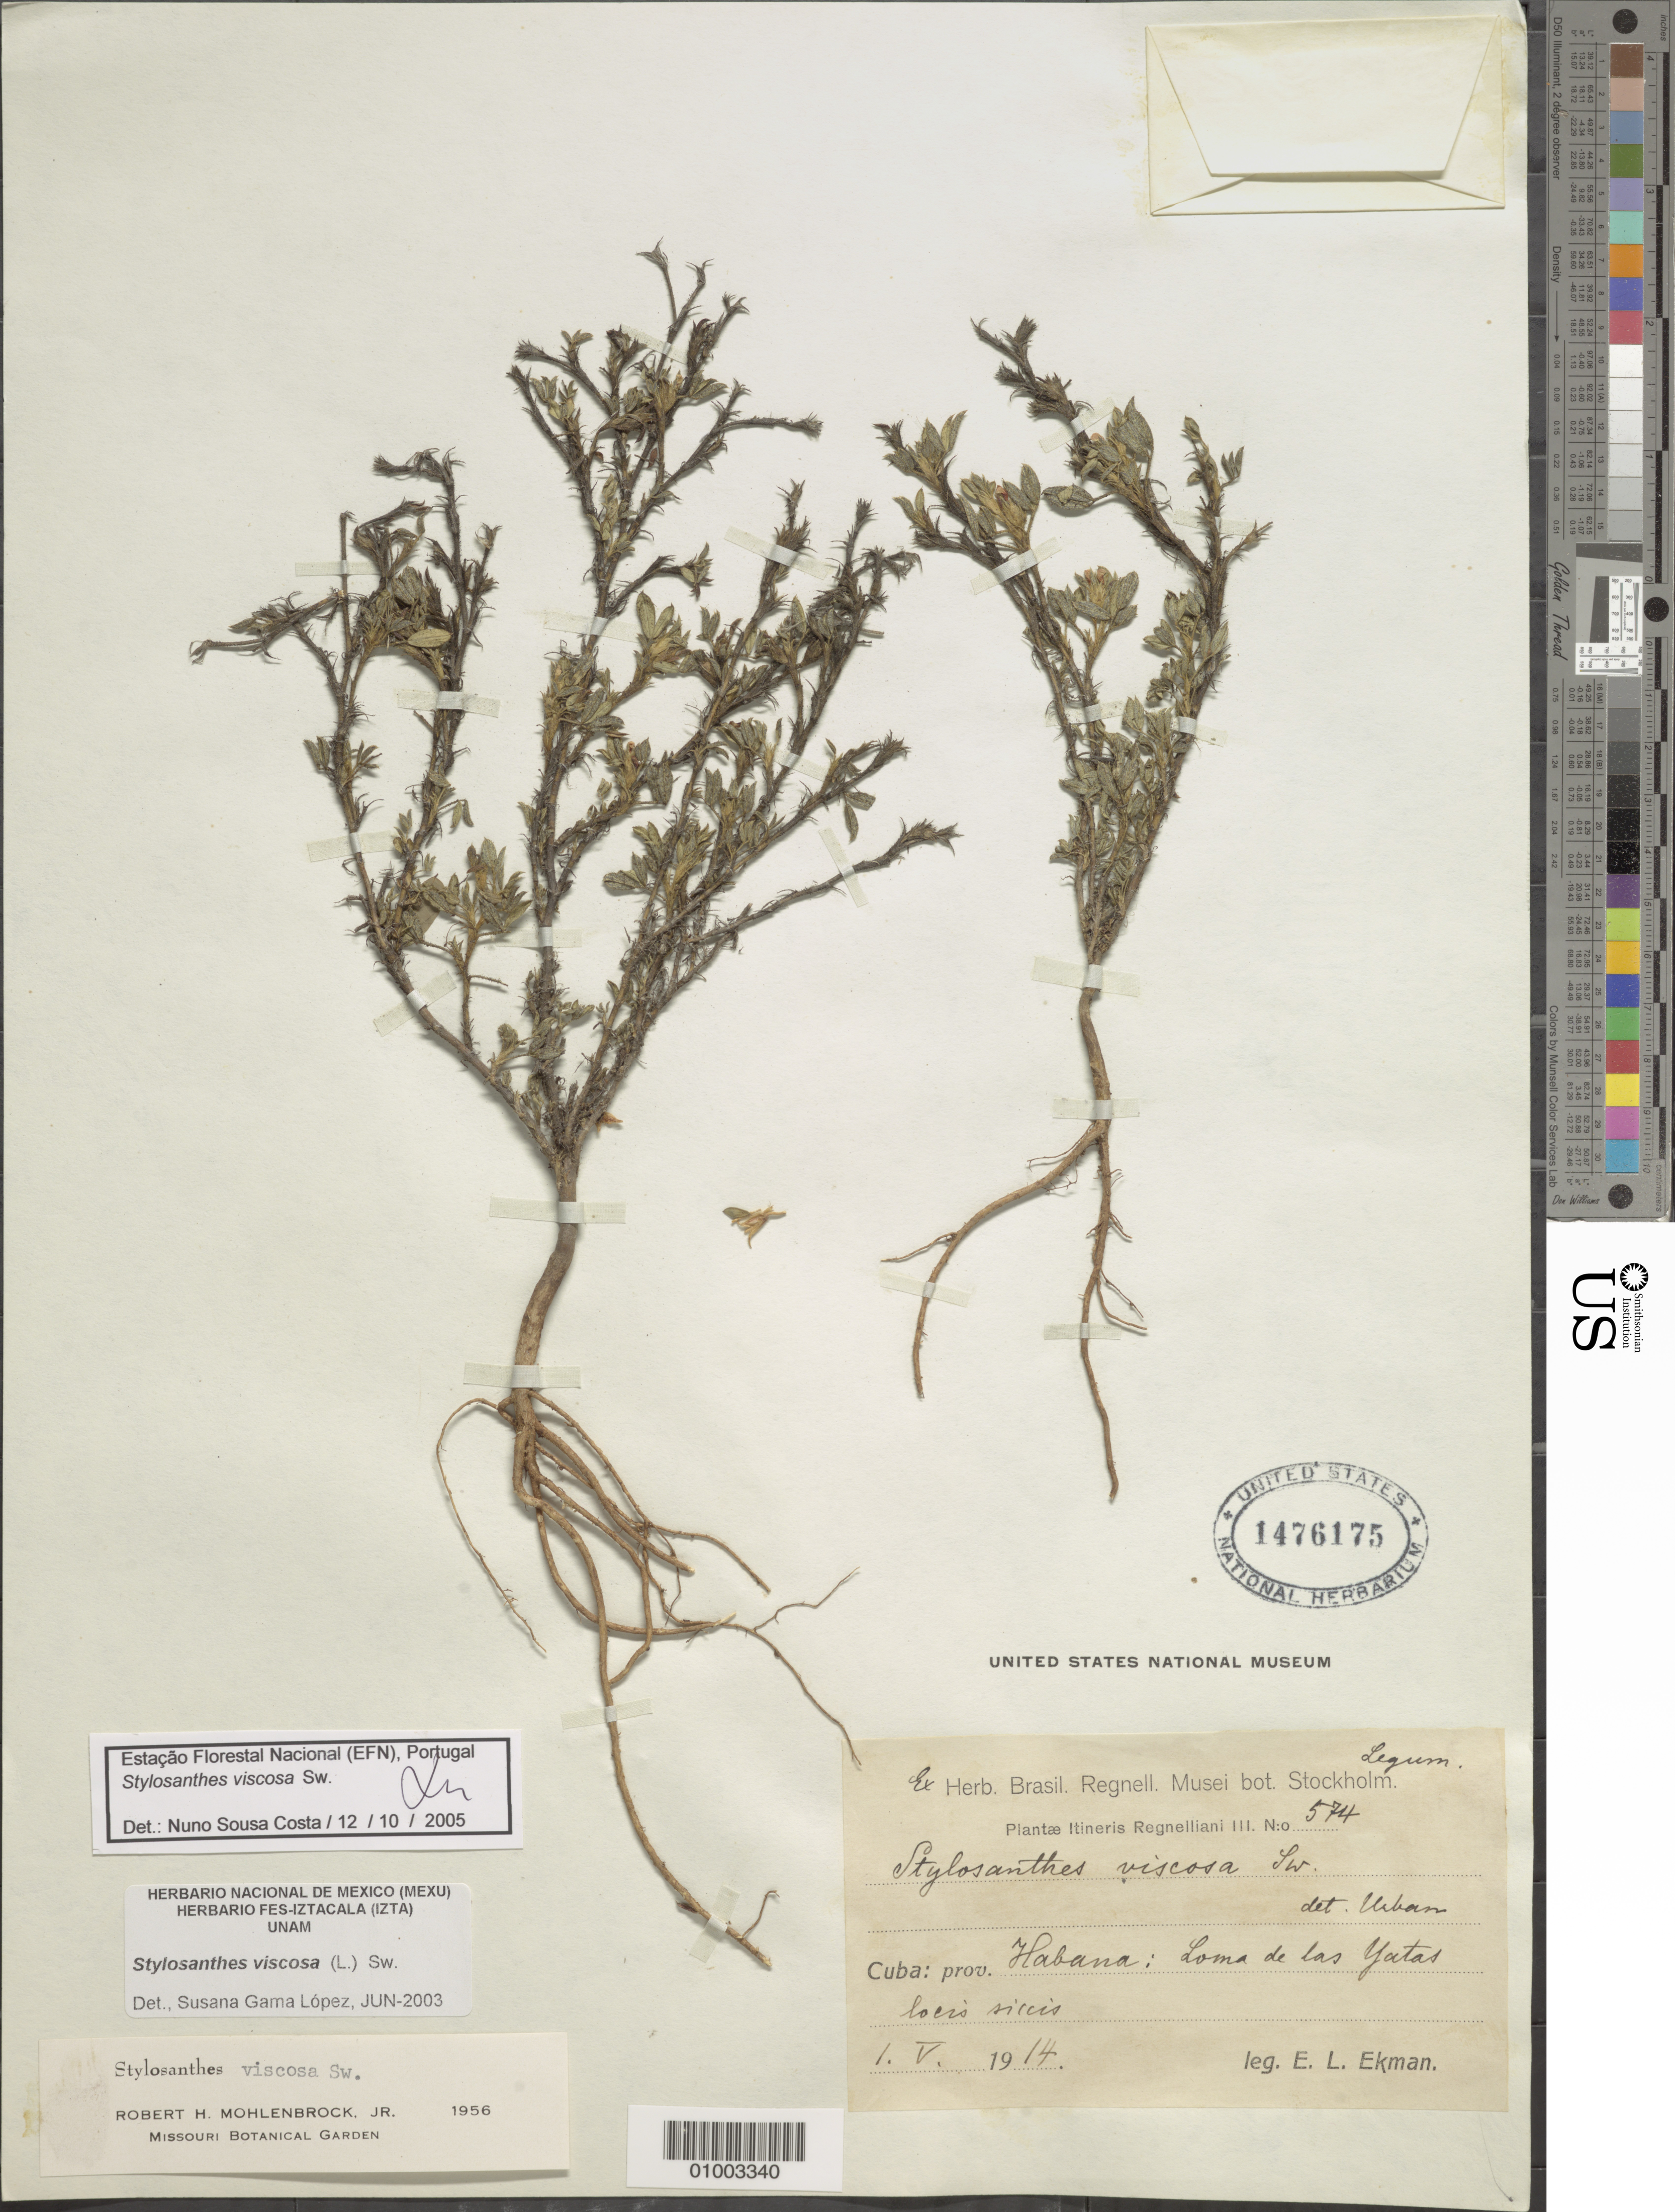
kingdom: Plantae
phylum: Tracheophyta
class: Magnoliopsida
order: Fabales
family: Fabaceae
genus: Stylosanthes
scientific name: Stylosanthes viscosa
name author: Sw.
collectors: E. L. Ekman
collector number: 574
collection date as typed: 01 May 1914 or 05 Jan 1914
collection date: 1914-01-05 or 1914-05-01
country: Cuba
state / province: La Habana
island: Cuba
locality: Loma de las Yatas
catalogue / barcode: US 1476175